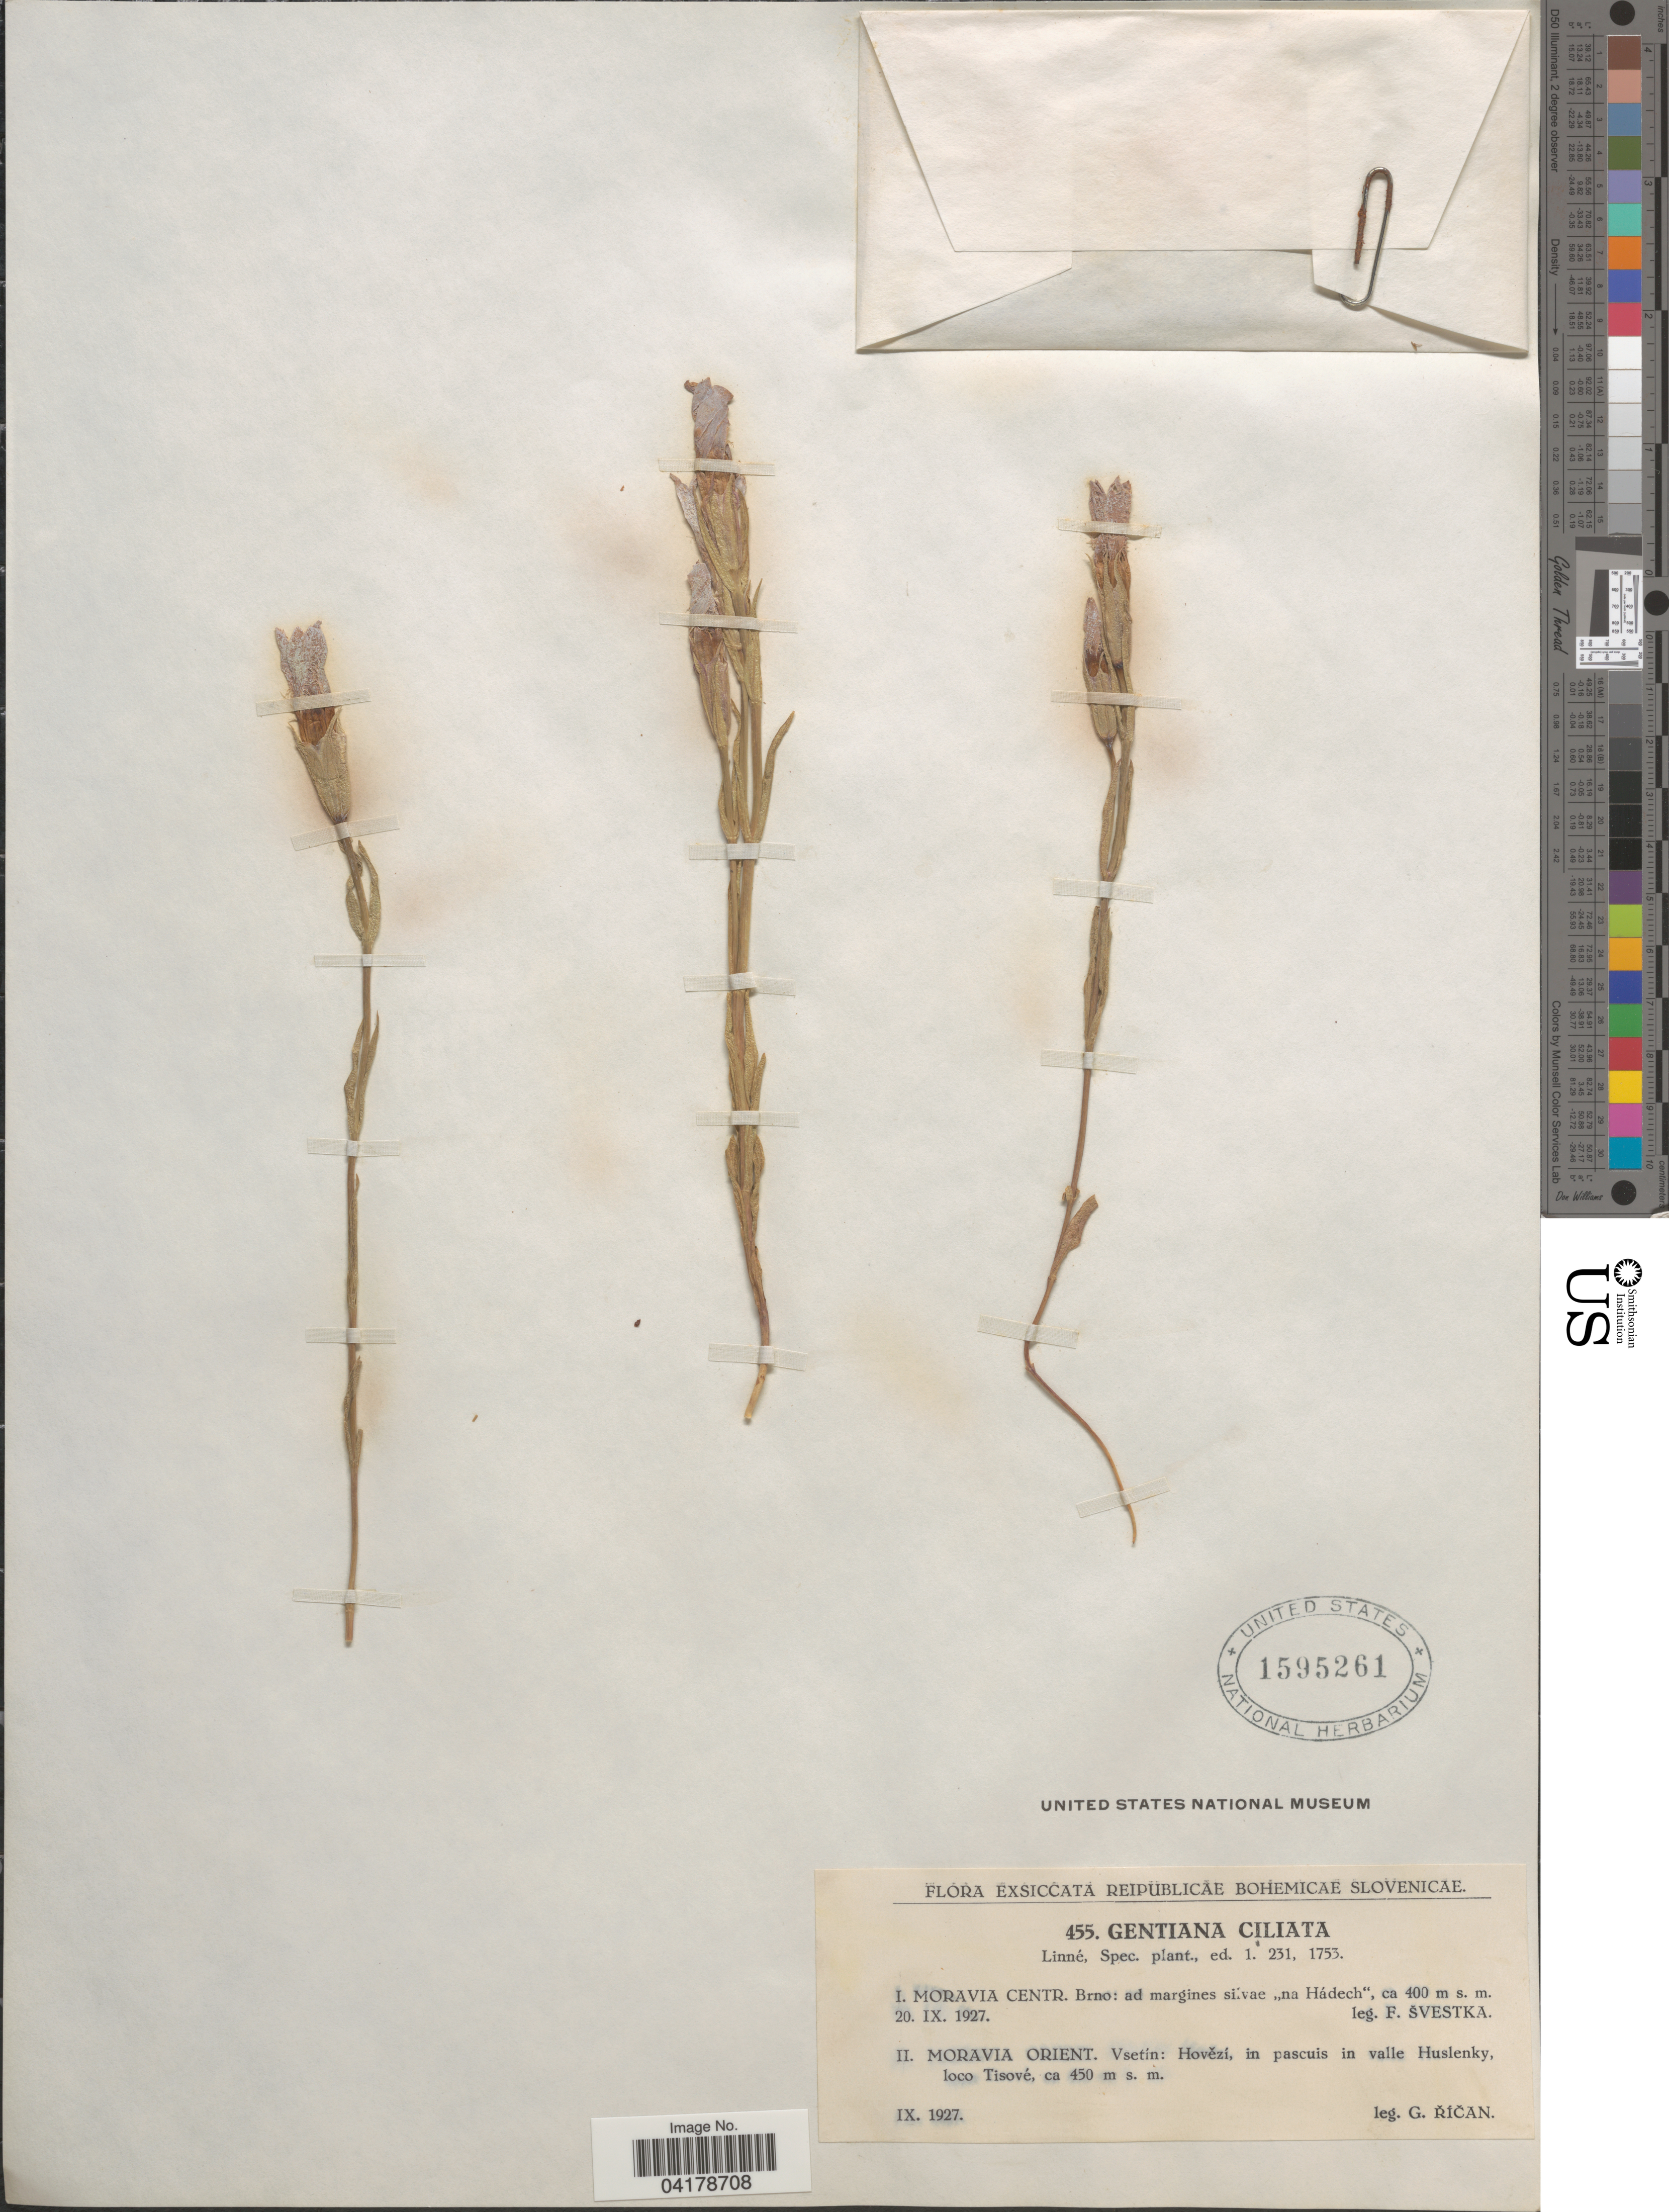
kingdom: Plantae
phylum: Tracheophyta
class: Magnoliopsida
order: Gentianales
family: Gentianaceae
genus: Gentiana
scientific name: Gentiana ciliata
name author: L.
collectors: F. Svestka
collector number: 455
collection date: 1927-09-20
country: Czechia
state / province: South Moravian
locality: Reipublicae Bohemicae Slovenicae. Moravia Centr. Brno: ad margines silvae ,,na Hádech'.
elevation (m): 400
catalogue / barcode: US 1595261